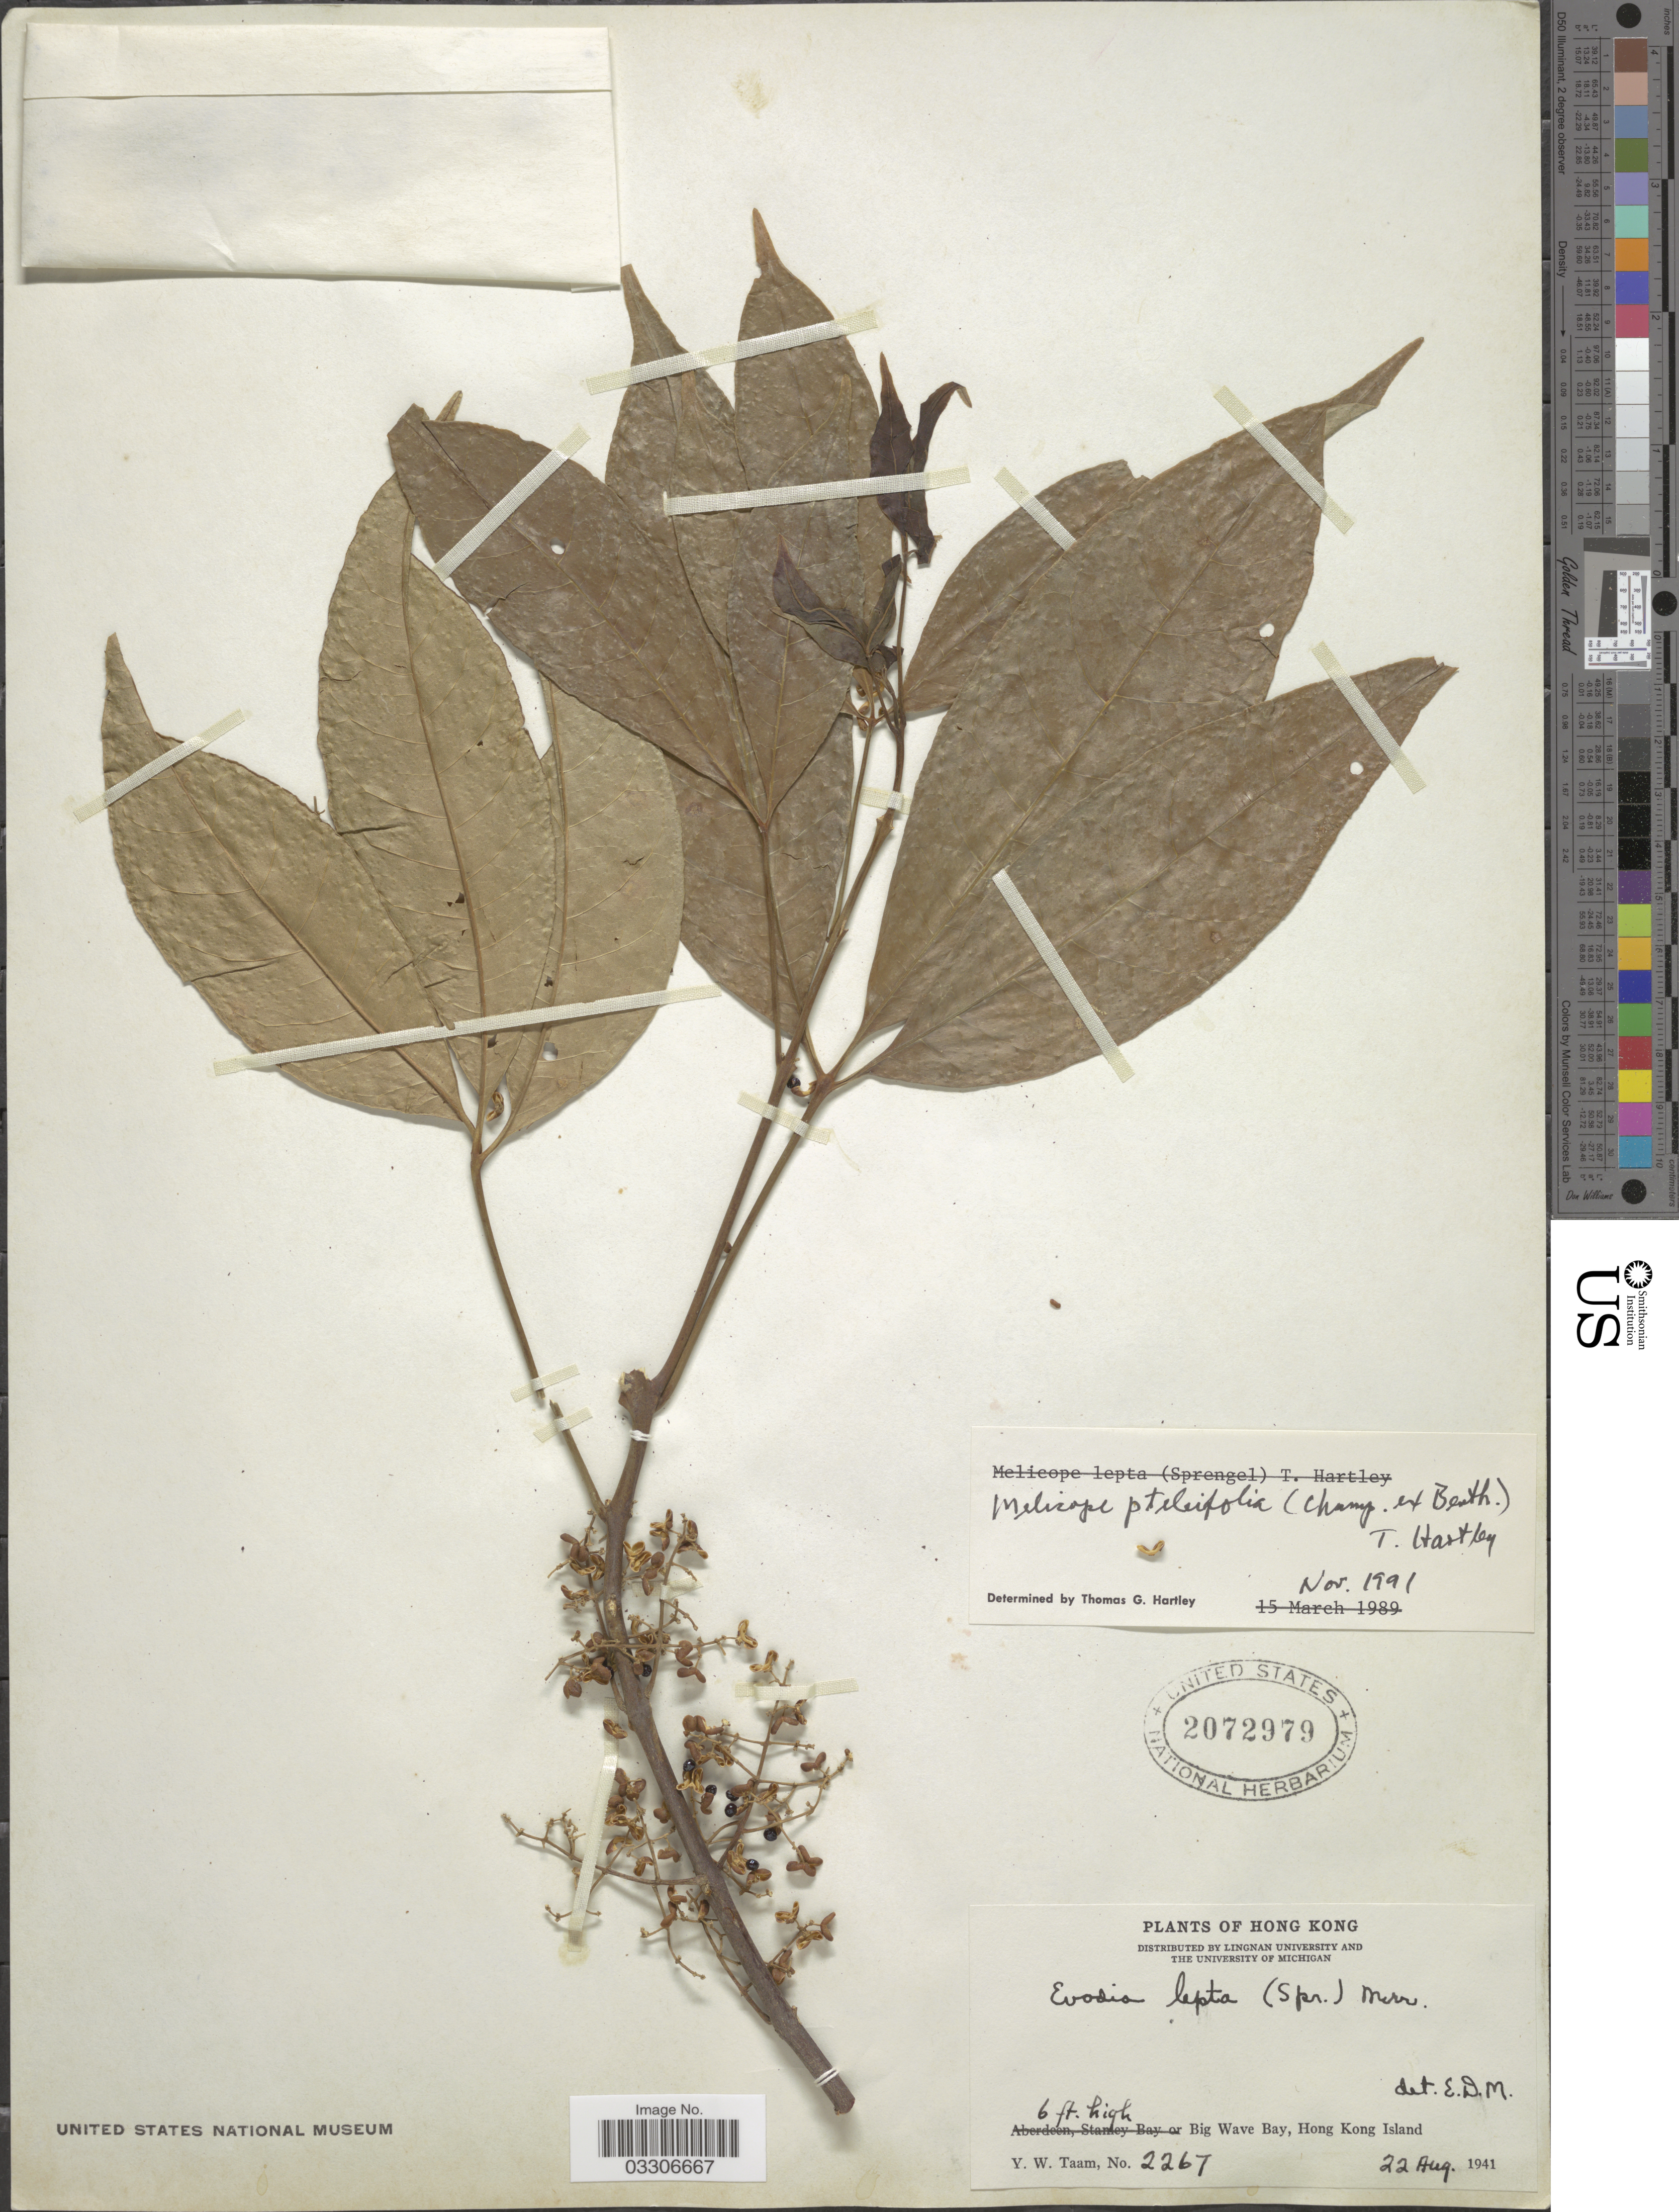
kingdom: Plantae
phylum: Tracheophyta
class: Magnoliopsida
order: Sapindales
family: Rutaceae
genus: Melicope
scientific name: Melicope pteleifolia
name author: (Champ. ex Benth.) T.G. Hartley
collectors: Y. W. Taam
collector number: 2267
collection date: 1941-08-22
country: China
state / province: Hong Kong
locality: Big Wave Bay, Hong Kong Island.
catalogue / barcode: US 2072979